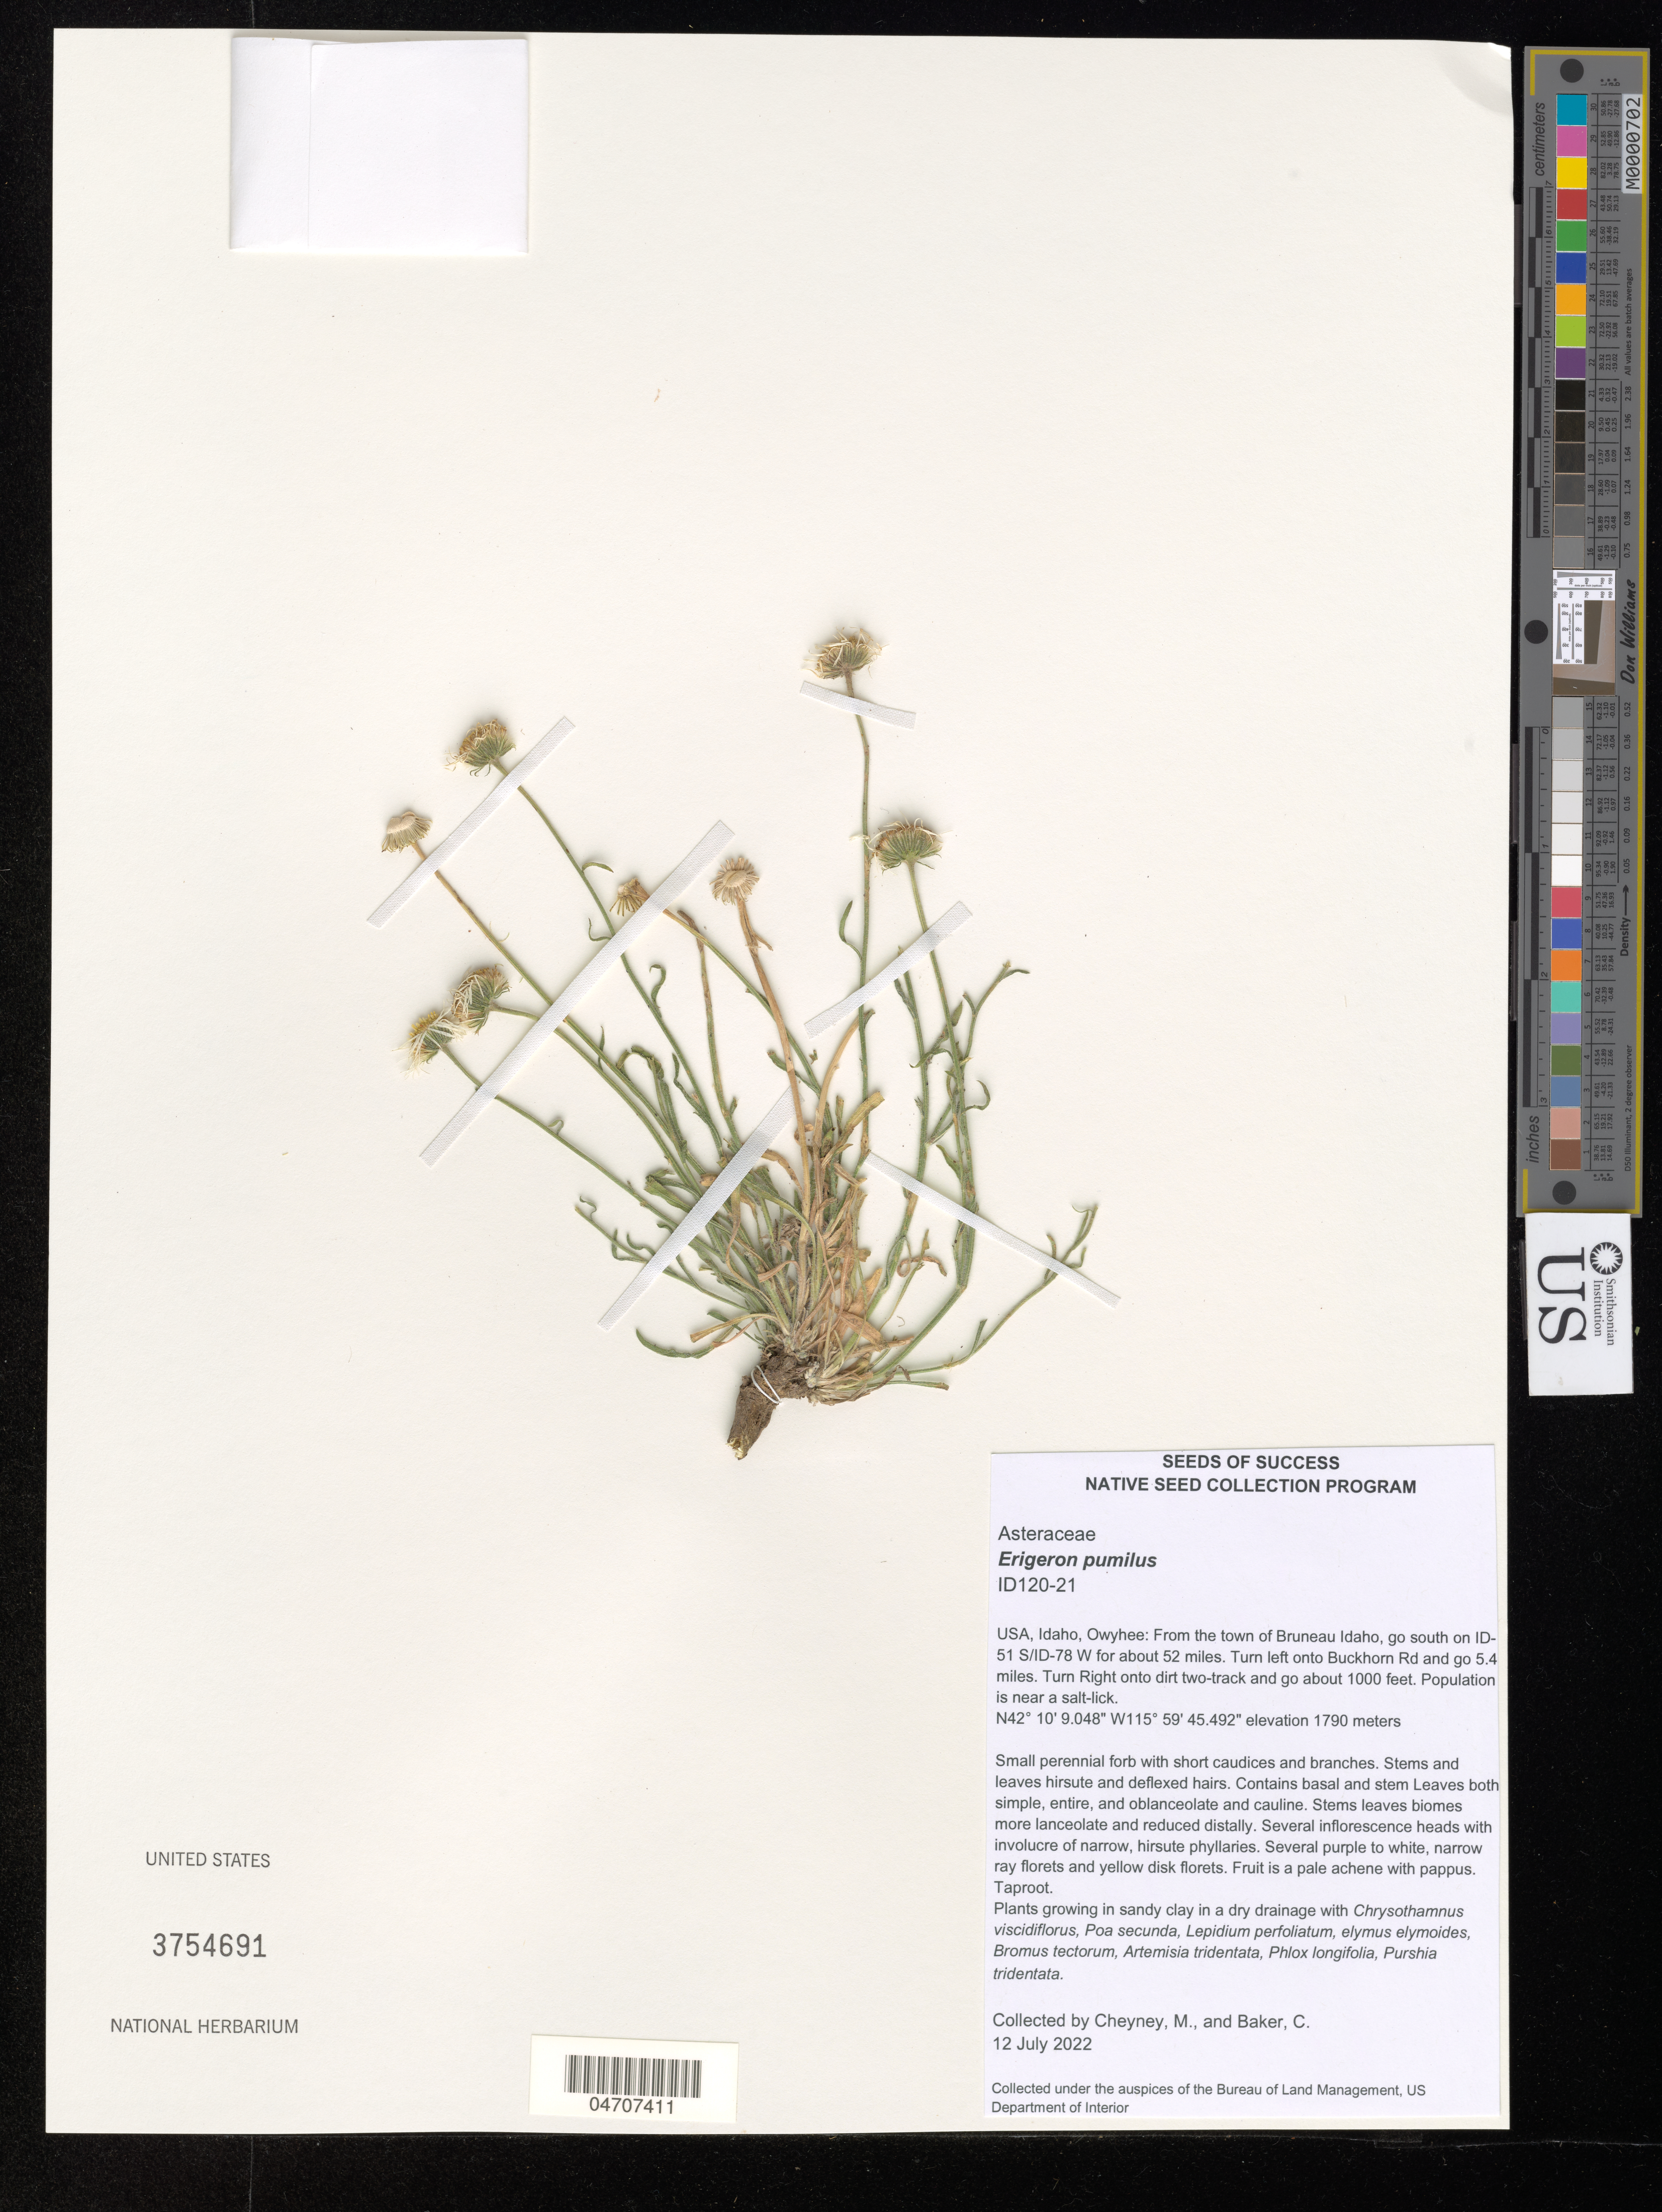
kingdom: Plantae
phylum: Tracheophyta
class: Magnoliopsida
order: Asterales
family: Asteraceae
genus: Erigeron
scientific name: Erigeron pumilus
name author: Nutt.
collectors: M. Cheyney & C. Baker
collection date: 2022-07-12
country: United States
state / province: Idaho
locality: Owyhee: From the town of Bruneau Idaho, go south on ID-51 S/ID-78 W for about 52 miles. Turn left onto Buckhorn Rd and go 5.4 miles. Turn Right onto dirt two-track and go about 1000 feet. Population is near a salt-lick.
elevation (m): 1790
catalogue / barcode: US 3754691